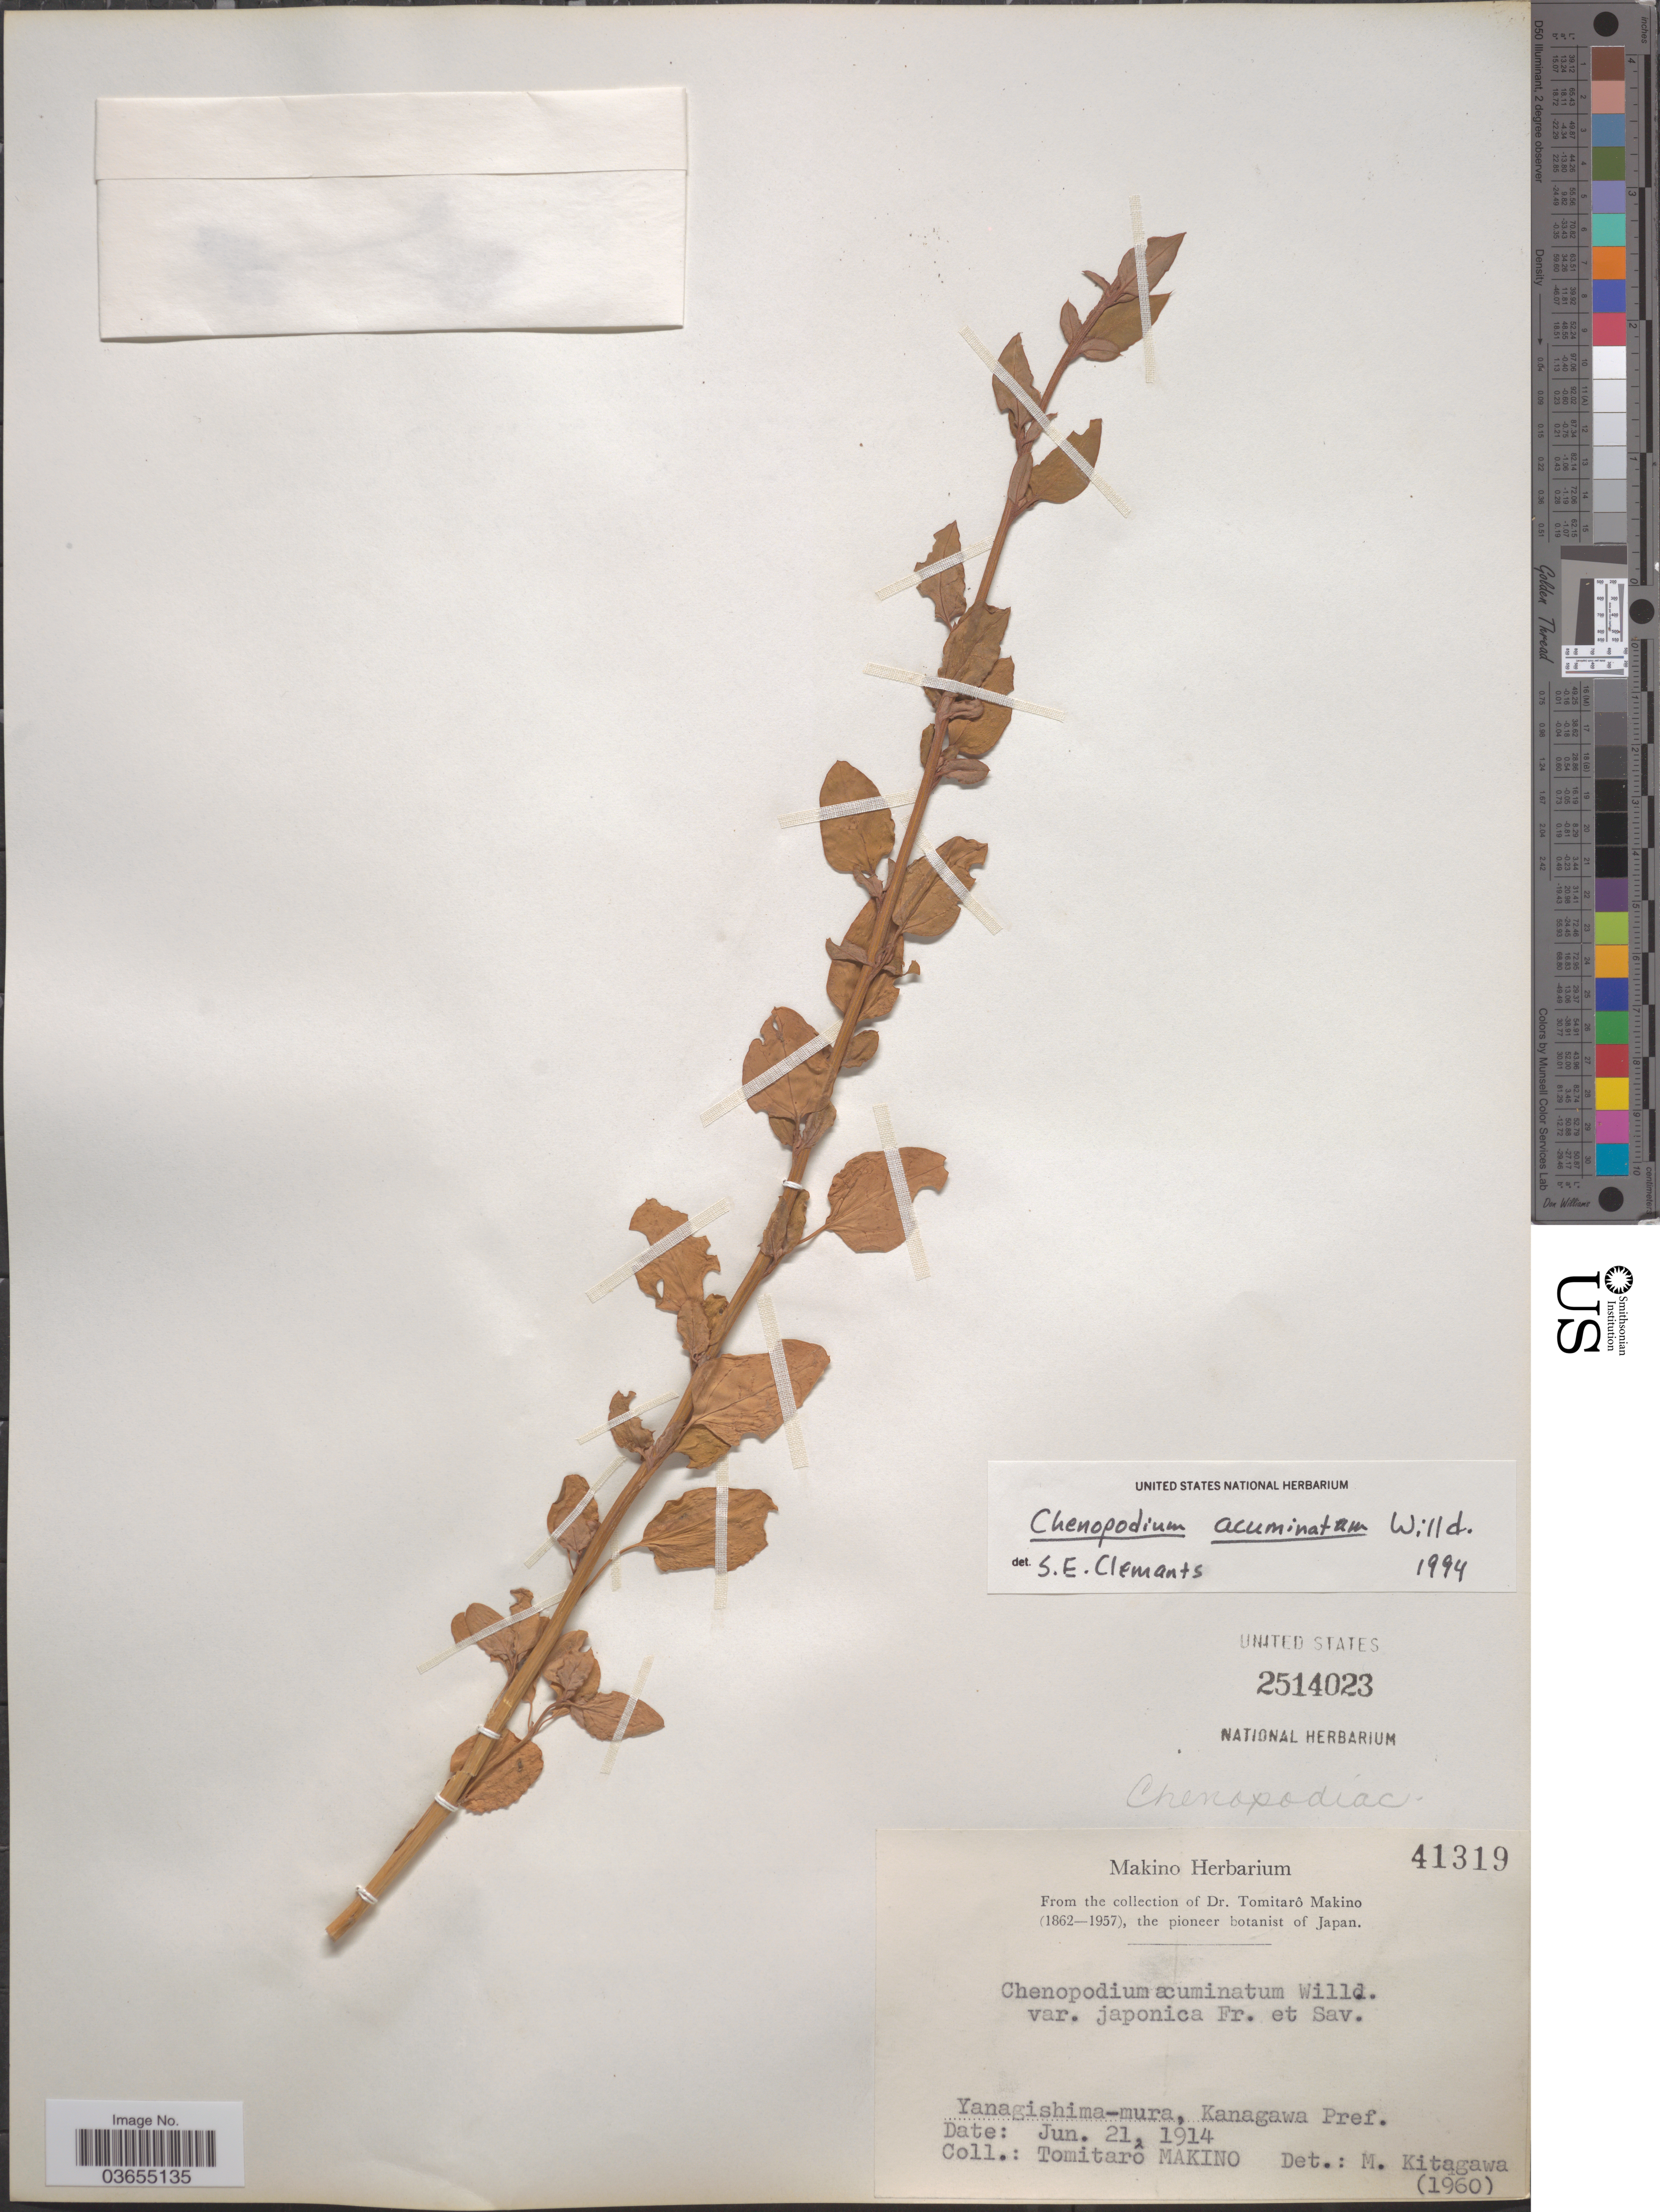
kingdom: Plantae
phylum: Tracheophyta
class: Magnoliopsida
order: Caryophyllales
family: Amaranthaceae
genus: Chenopodium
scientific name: Chenopodium acuminatum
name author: Willd.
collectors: T. Makino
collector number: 41319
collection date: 1914-06-21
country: Japan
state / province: Kanagawa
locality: Yanagishima-mura, Kanagawa Pref.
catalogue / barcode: US 2514023